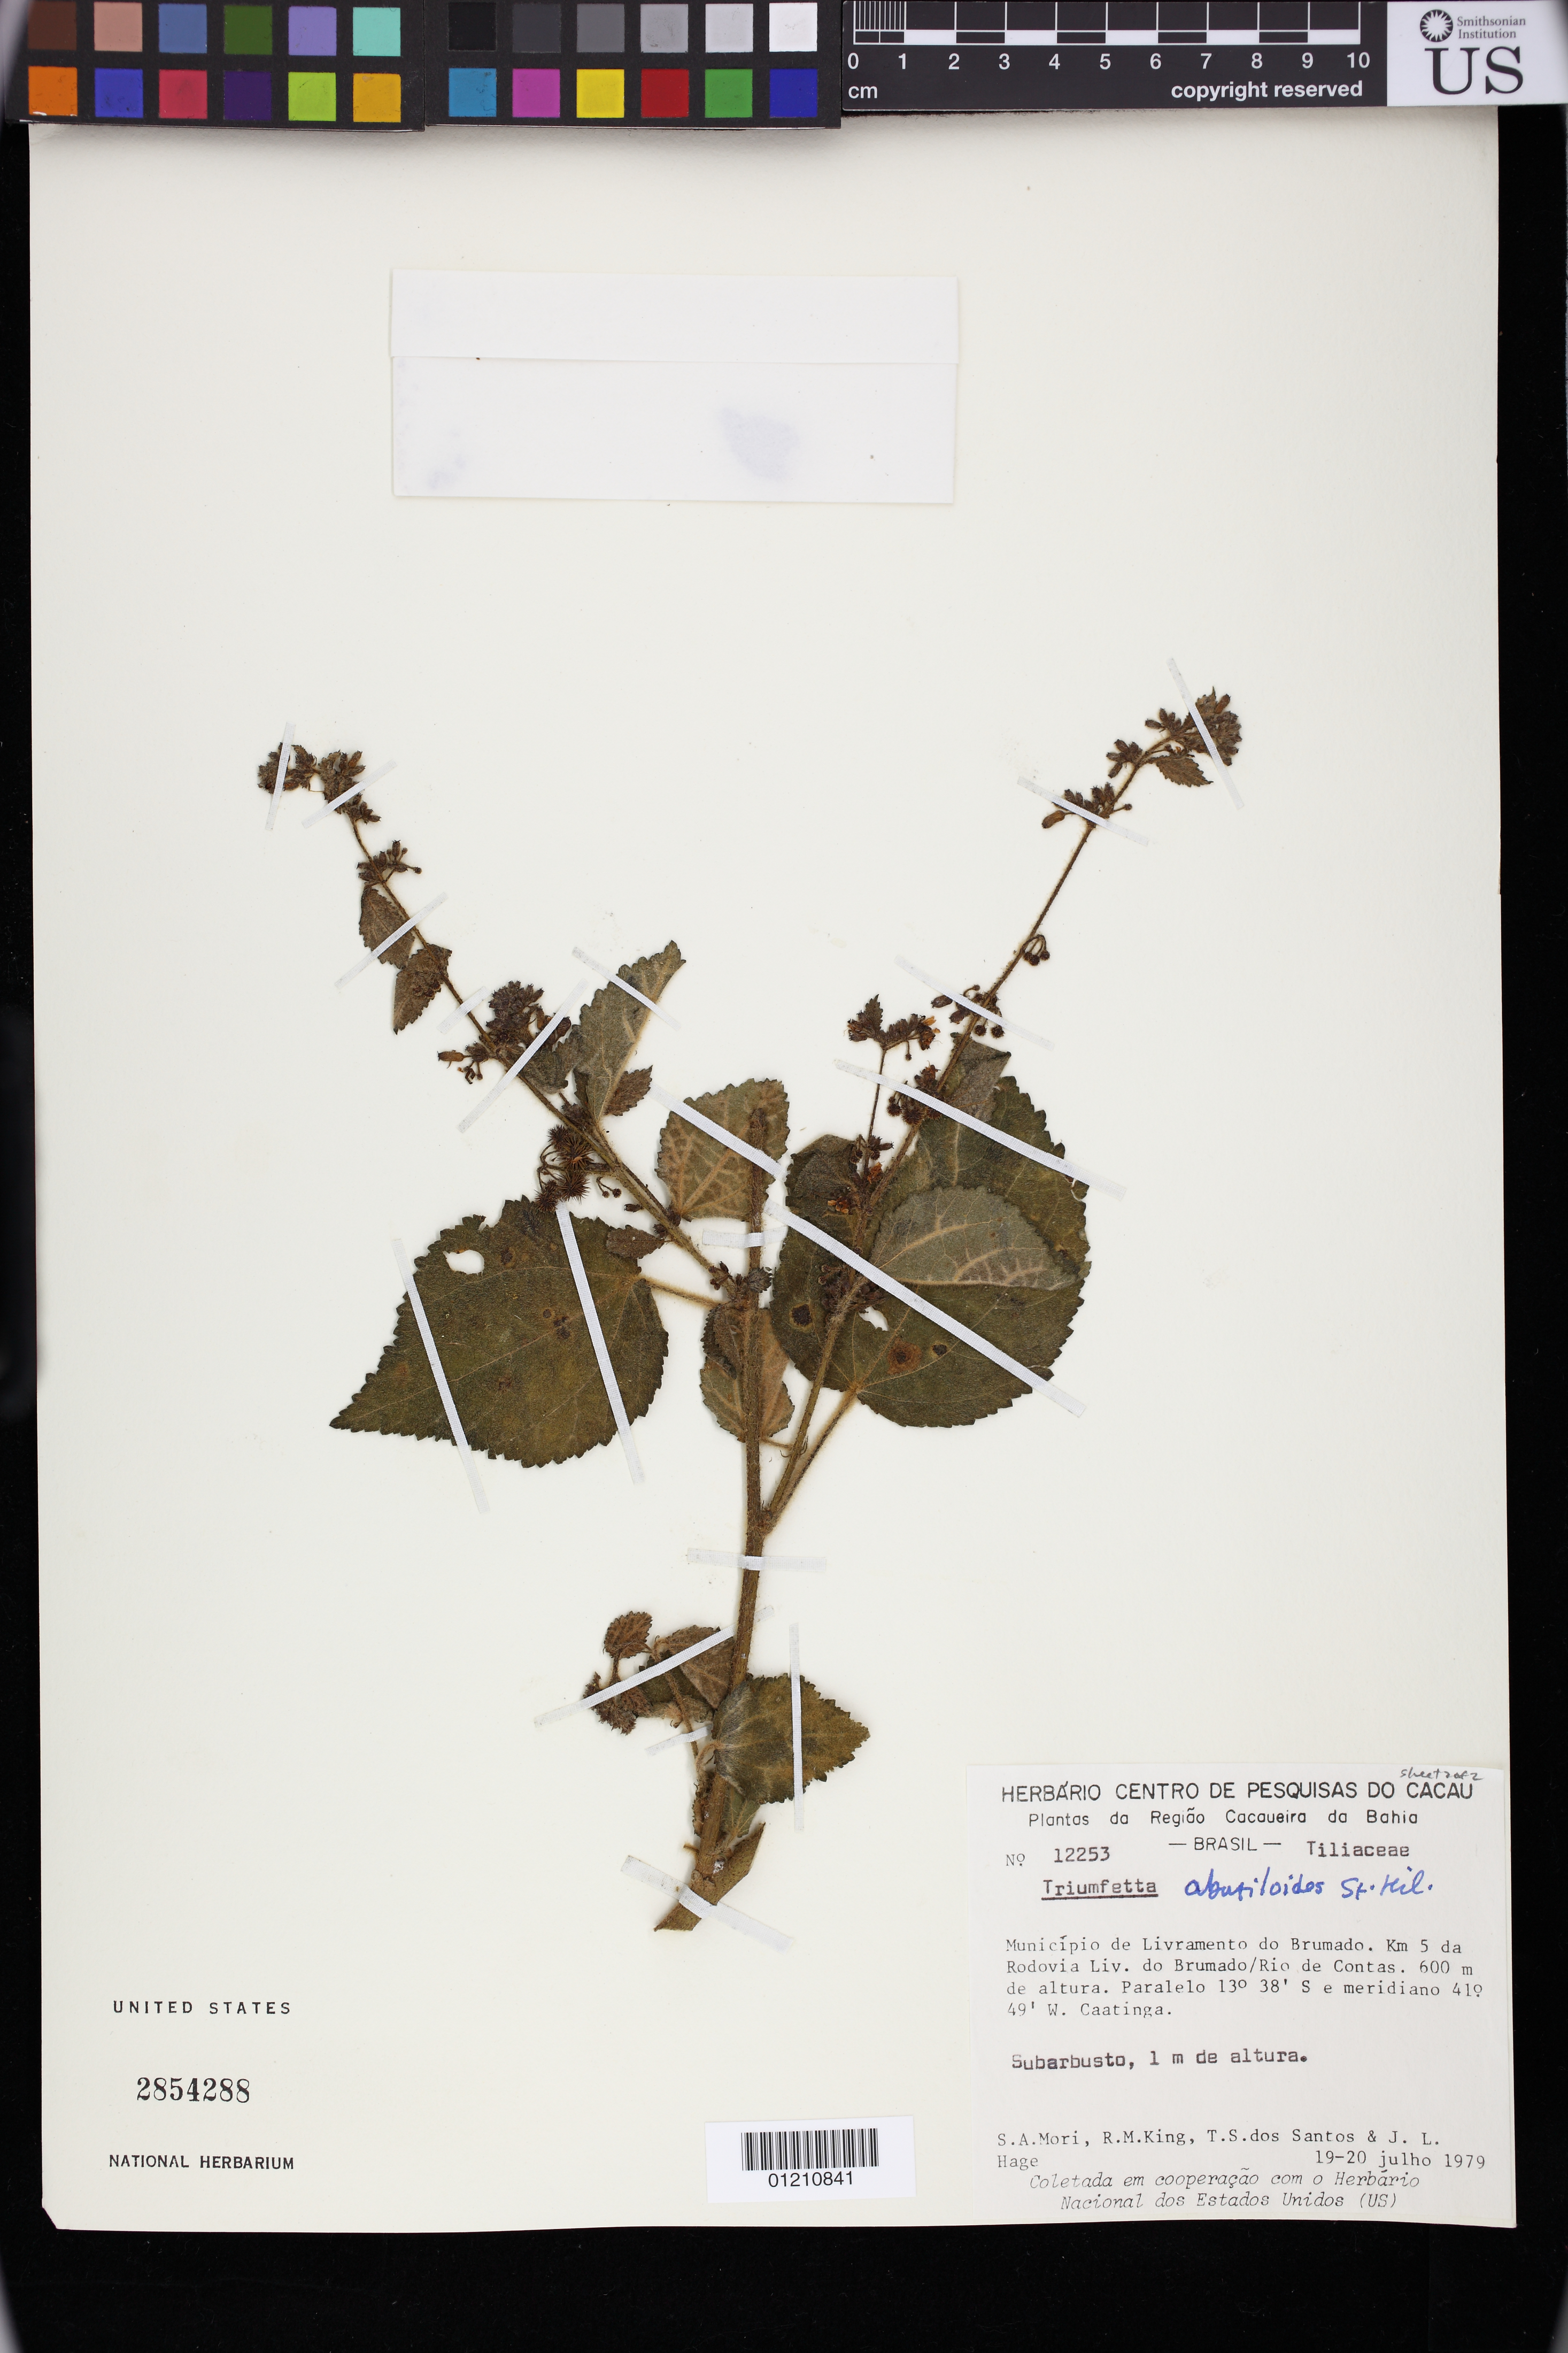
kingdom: Plantae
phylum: Tracheophyta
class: Magnoliopsida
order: Malvales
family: Malvaceae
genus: Triumfetta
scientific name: Triumfetta abutiloides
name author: A. St.-Hil.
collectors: S. Mori, R. M. King, T. dos Santos & J. Hage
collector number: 12253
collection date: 1979-07-19/1979-07-20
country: Brazil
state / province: Bahia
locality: Municipio de Livramento do Brumado. Km 5 da Rodovia Liv. do Brumado/Rio de Contas.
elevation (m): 600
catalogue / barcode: US 2854288